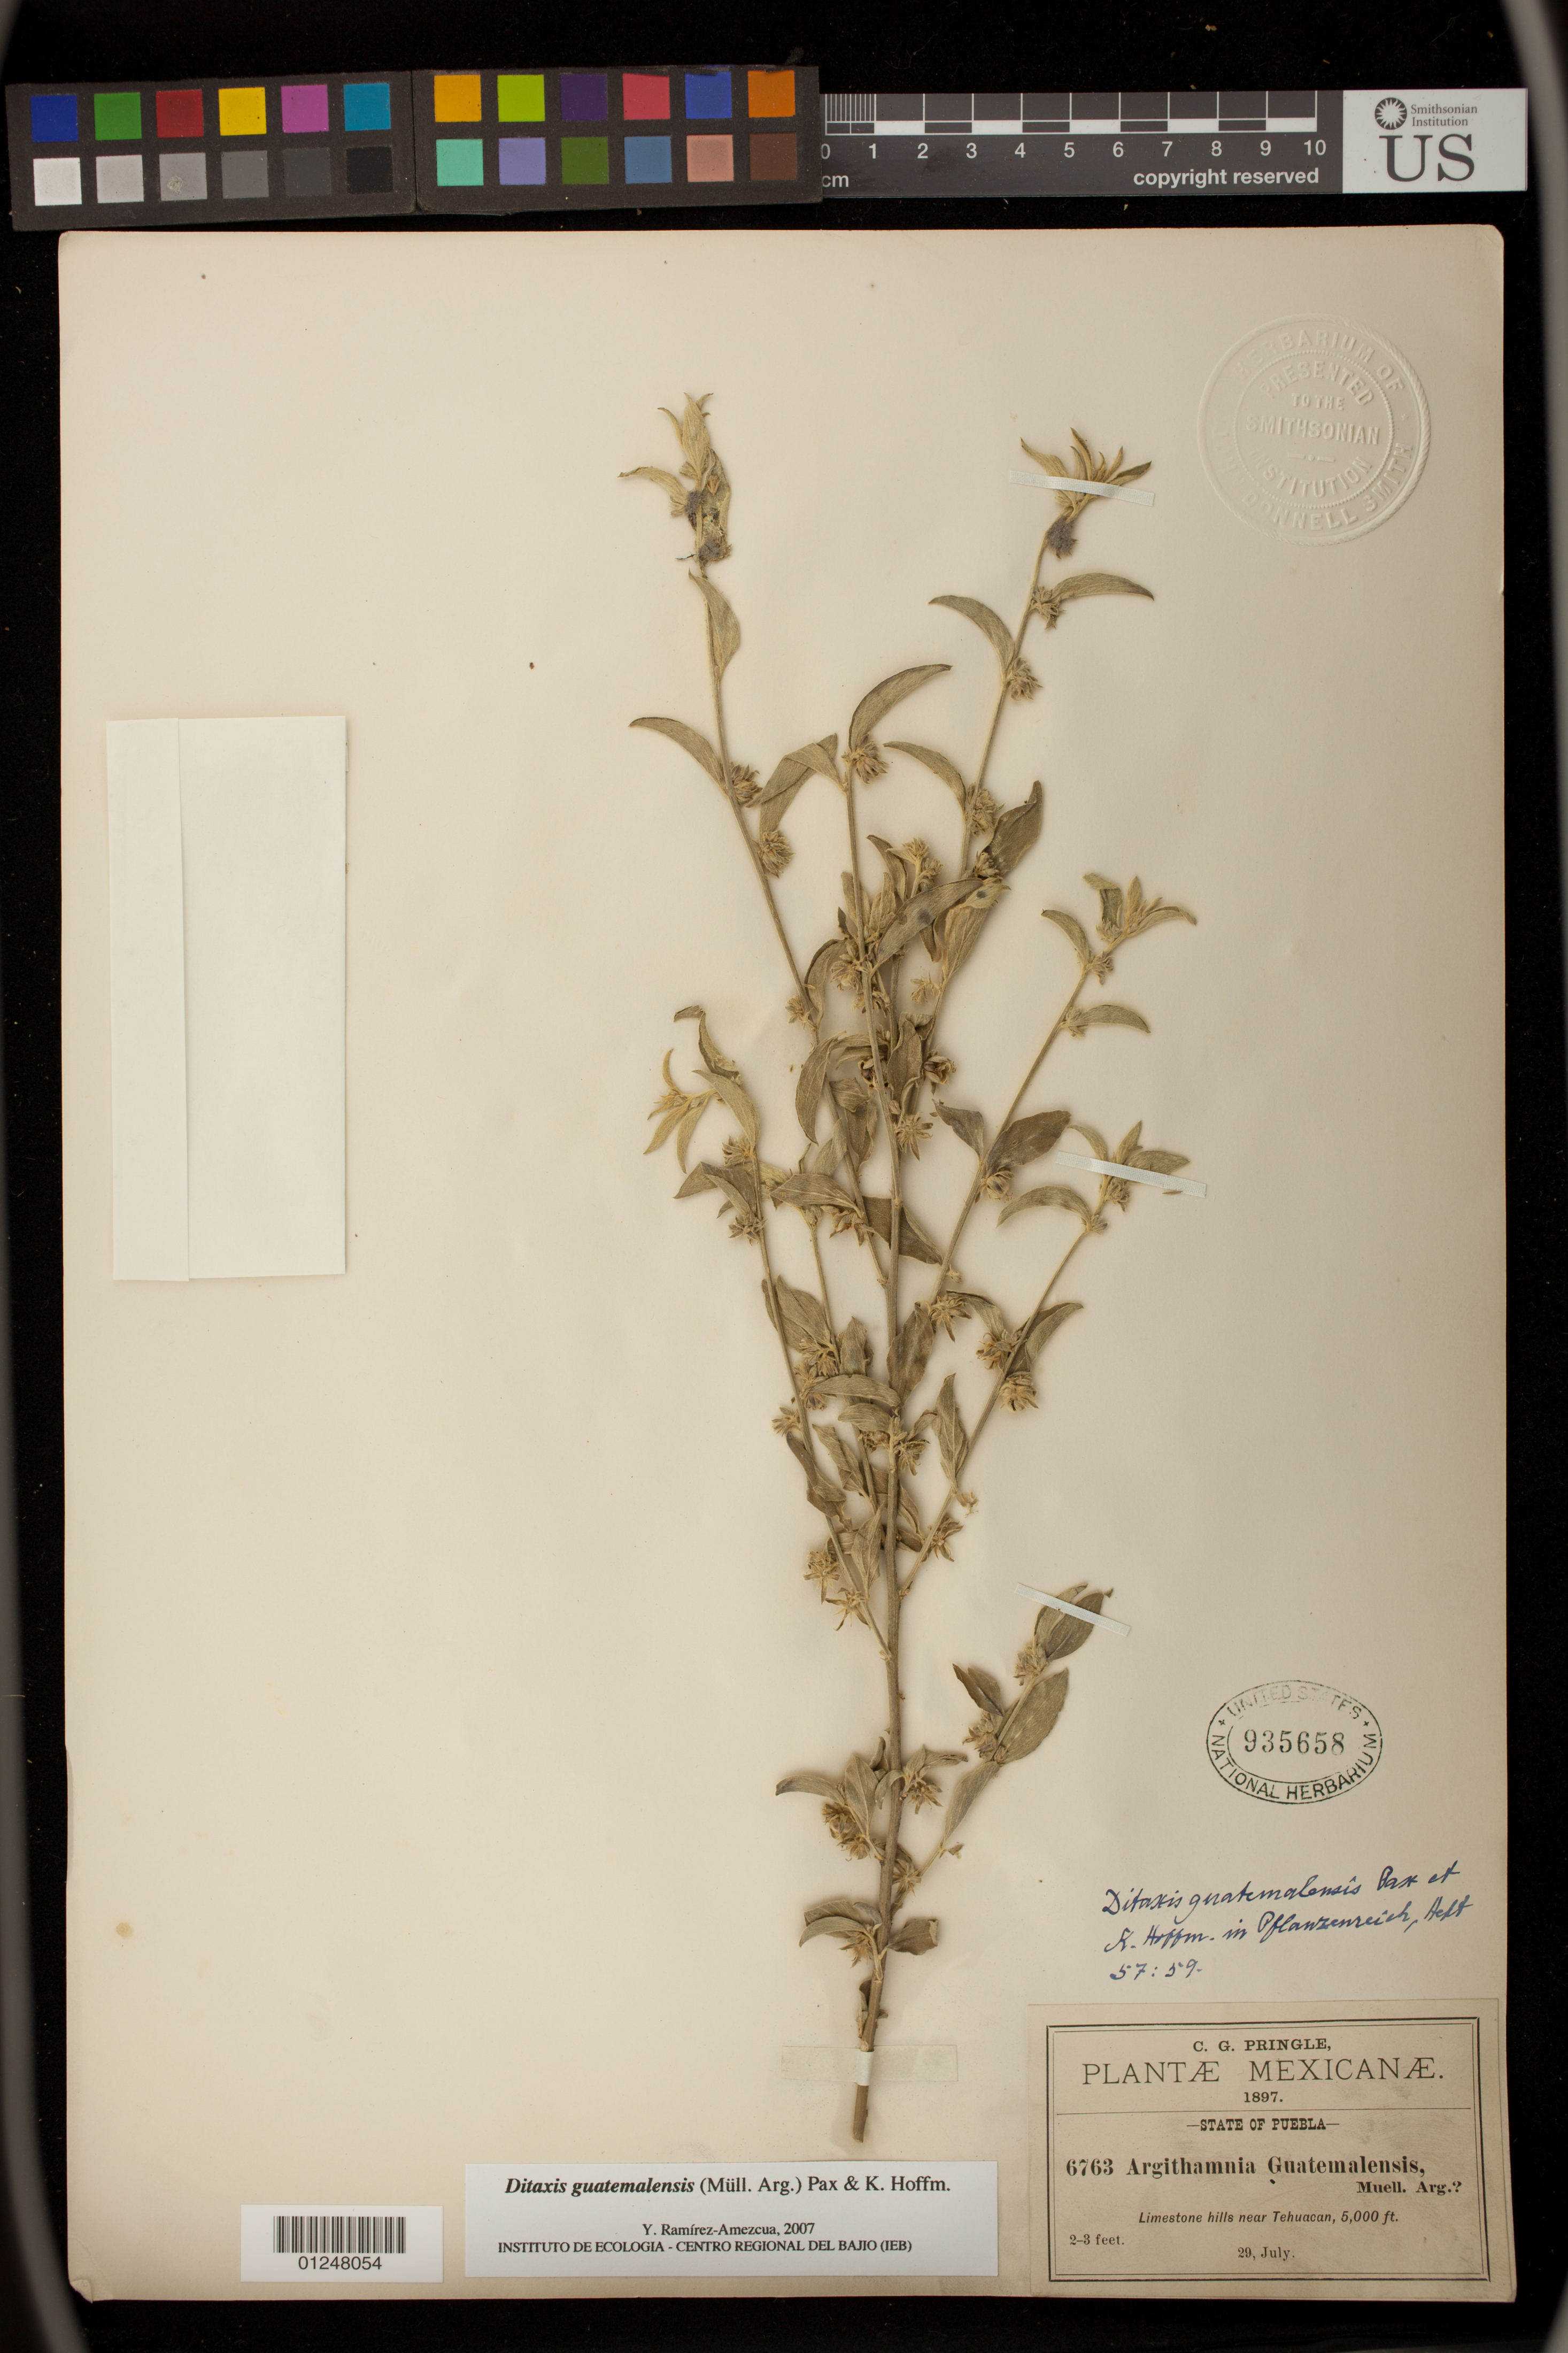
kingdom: Plantae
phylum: Tracheophyta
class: Magnoliopsida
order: Malpighiales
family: Euphorbiaceae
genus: Ditaxis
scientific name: Ditaxis guatemalensis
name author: (Müll. Arg.) Pax & K. Hoffm.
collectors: C. G. Pringle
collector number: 6763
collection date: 1897-07-29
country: Mexico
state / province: Puebla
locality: Limestone hills near Tehuacan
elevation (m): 1524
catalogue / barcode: US 935658